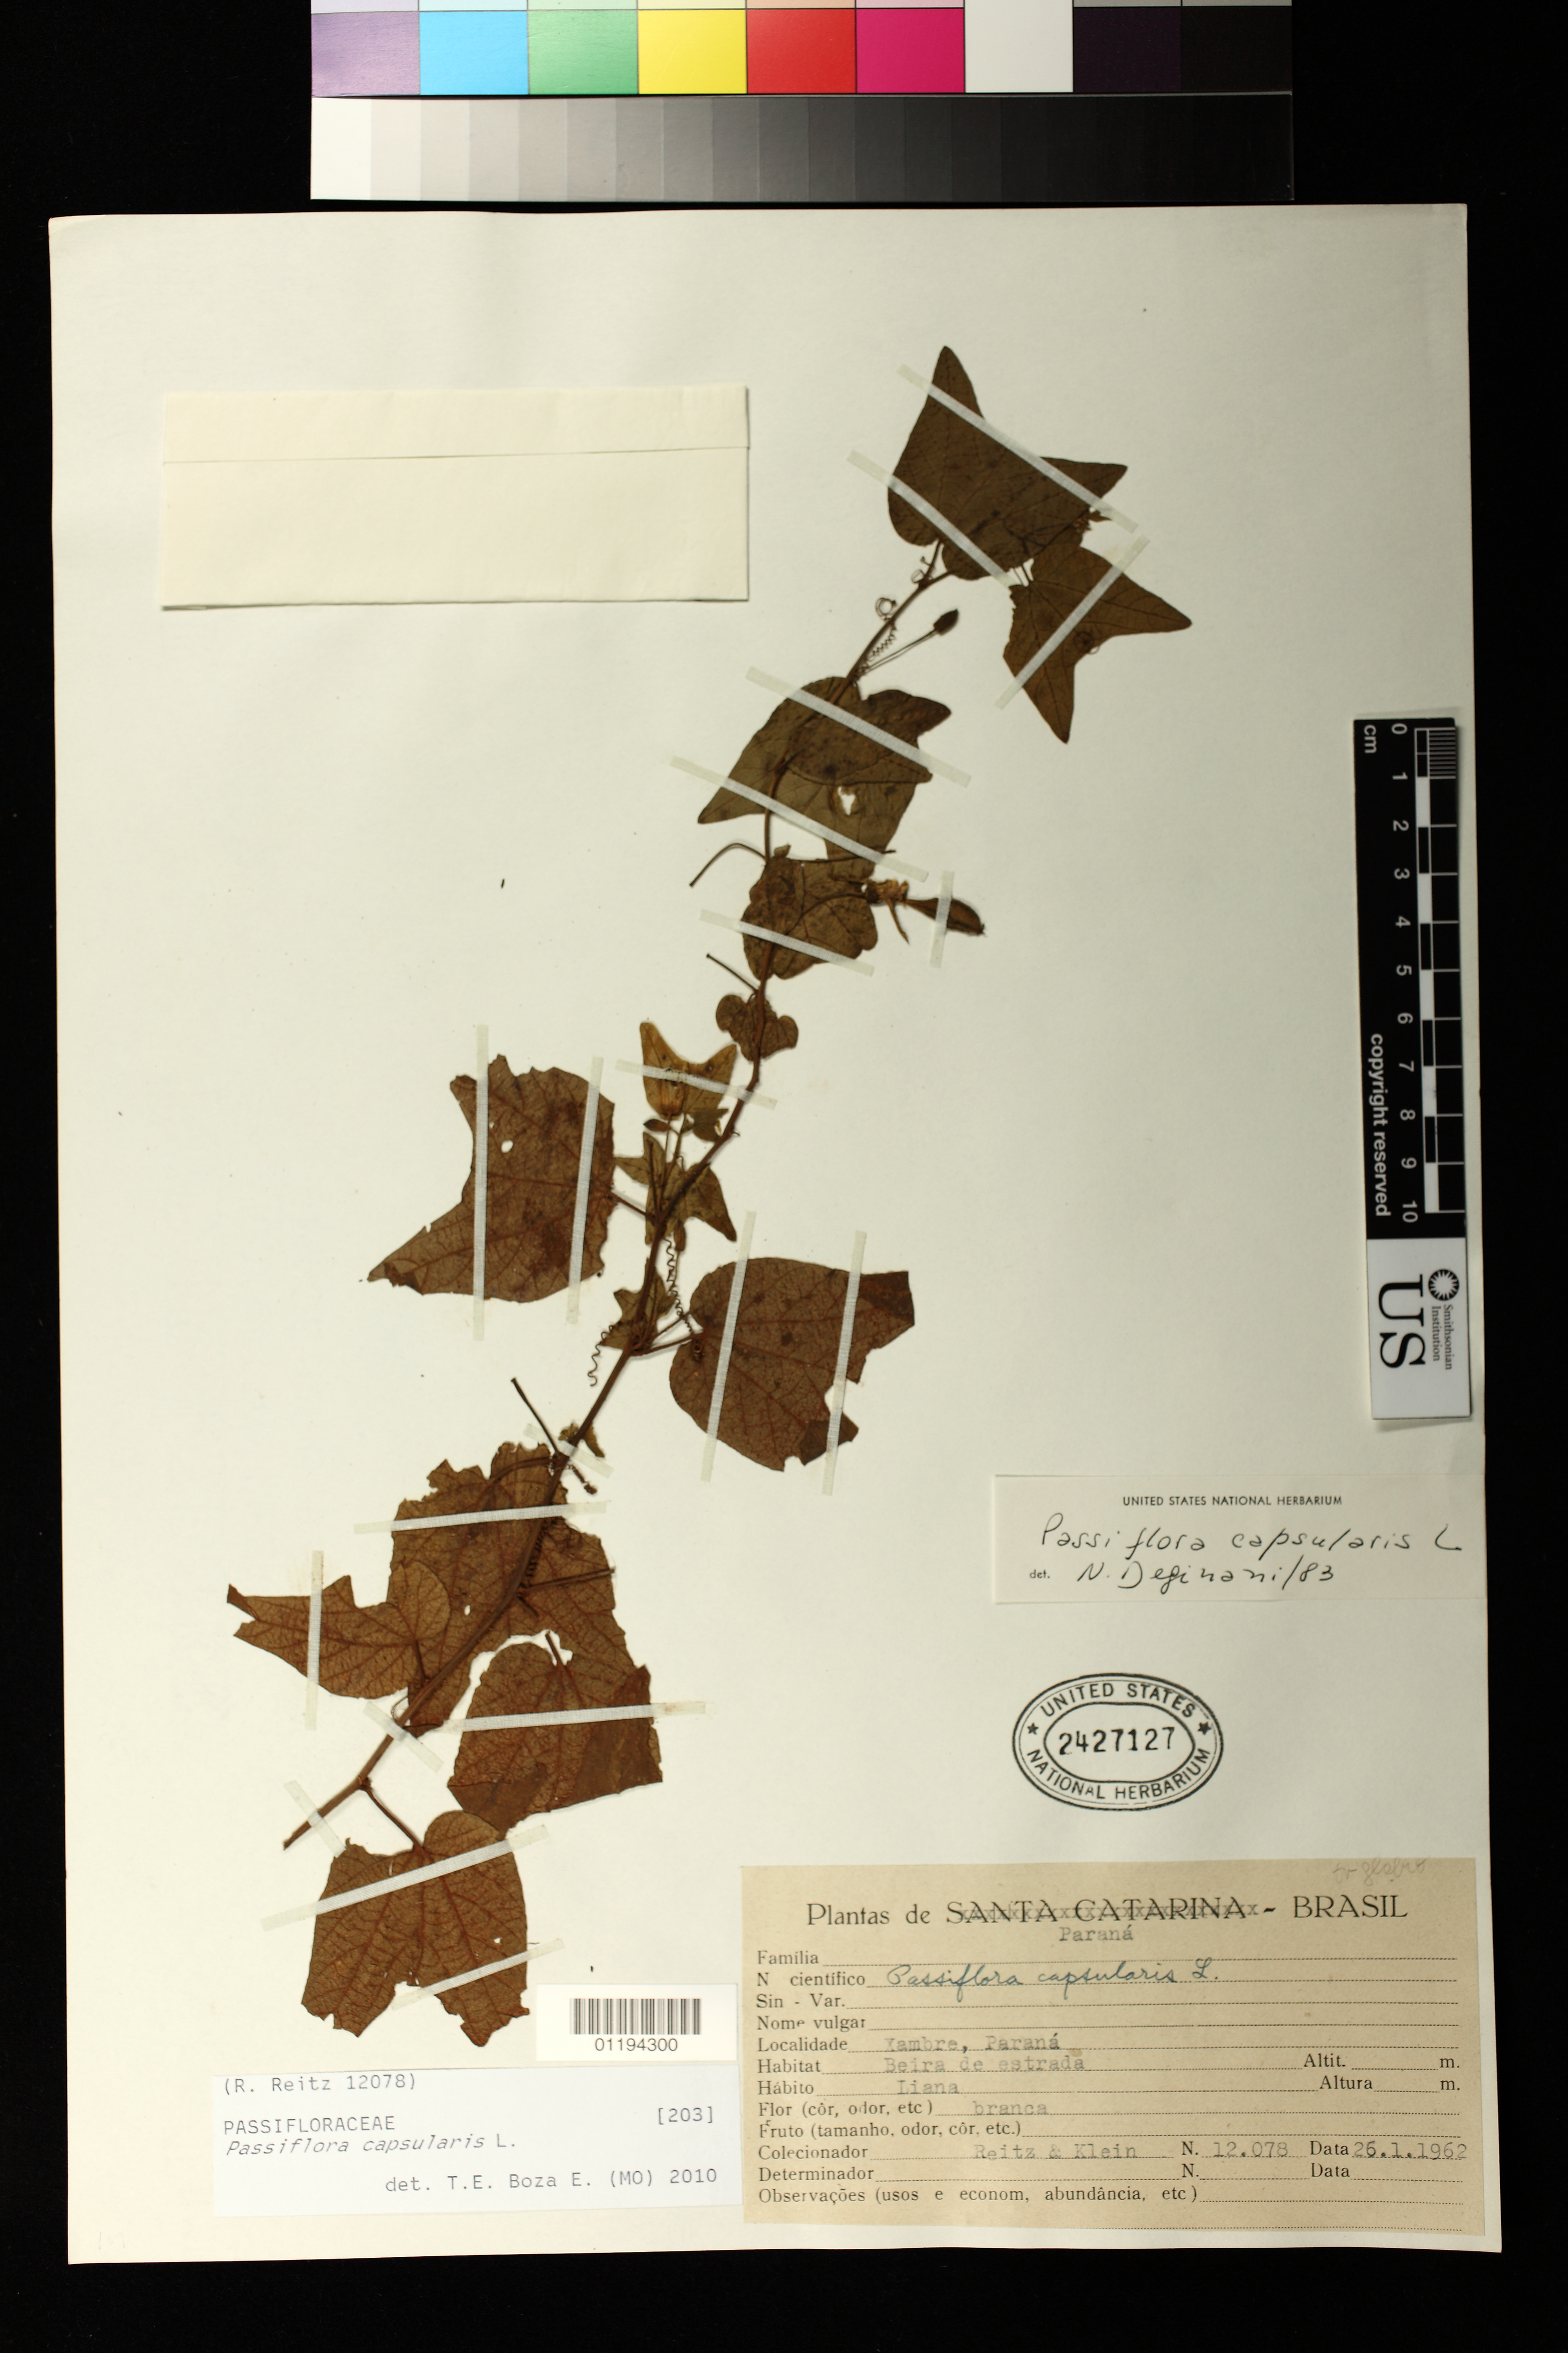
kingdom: Plantae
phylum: Tracheophyta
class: Magnoliopsida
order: Malpighiales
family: Passifloraceae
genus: Passiflora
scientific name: Passiflora capsularis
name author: L.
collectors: R. Reitz & R. M. Klein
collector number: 12078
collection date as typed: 26 Jan 1962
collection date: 1962-01-26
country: Brazil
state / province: Paraná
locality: Xambre, Parana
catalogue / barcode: US 2427127